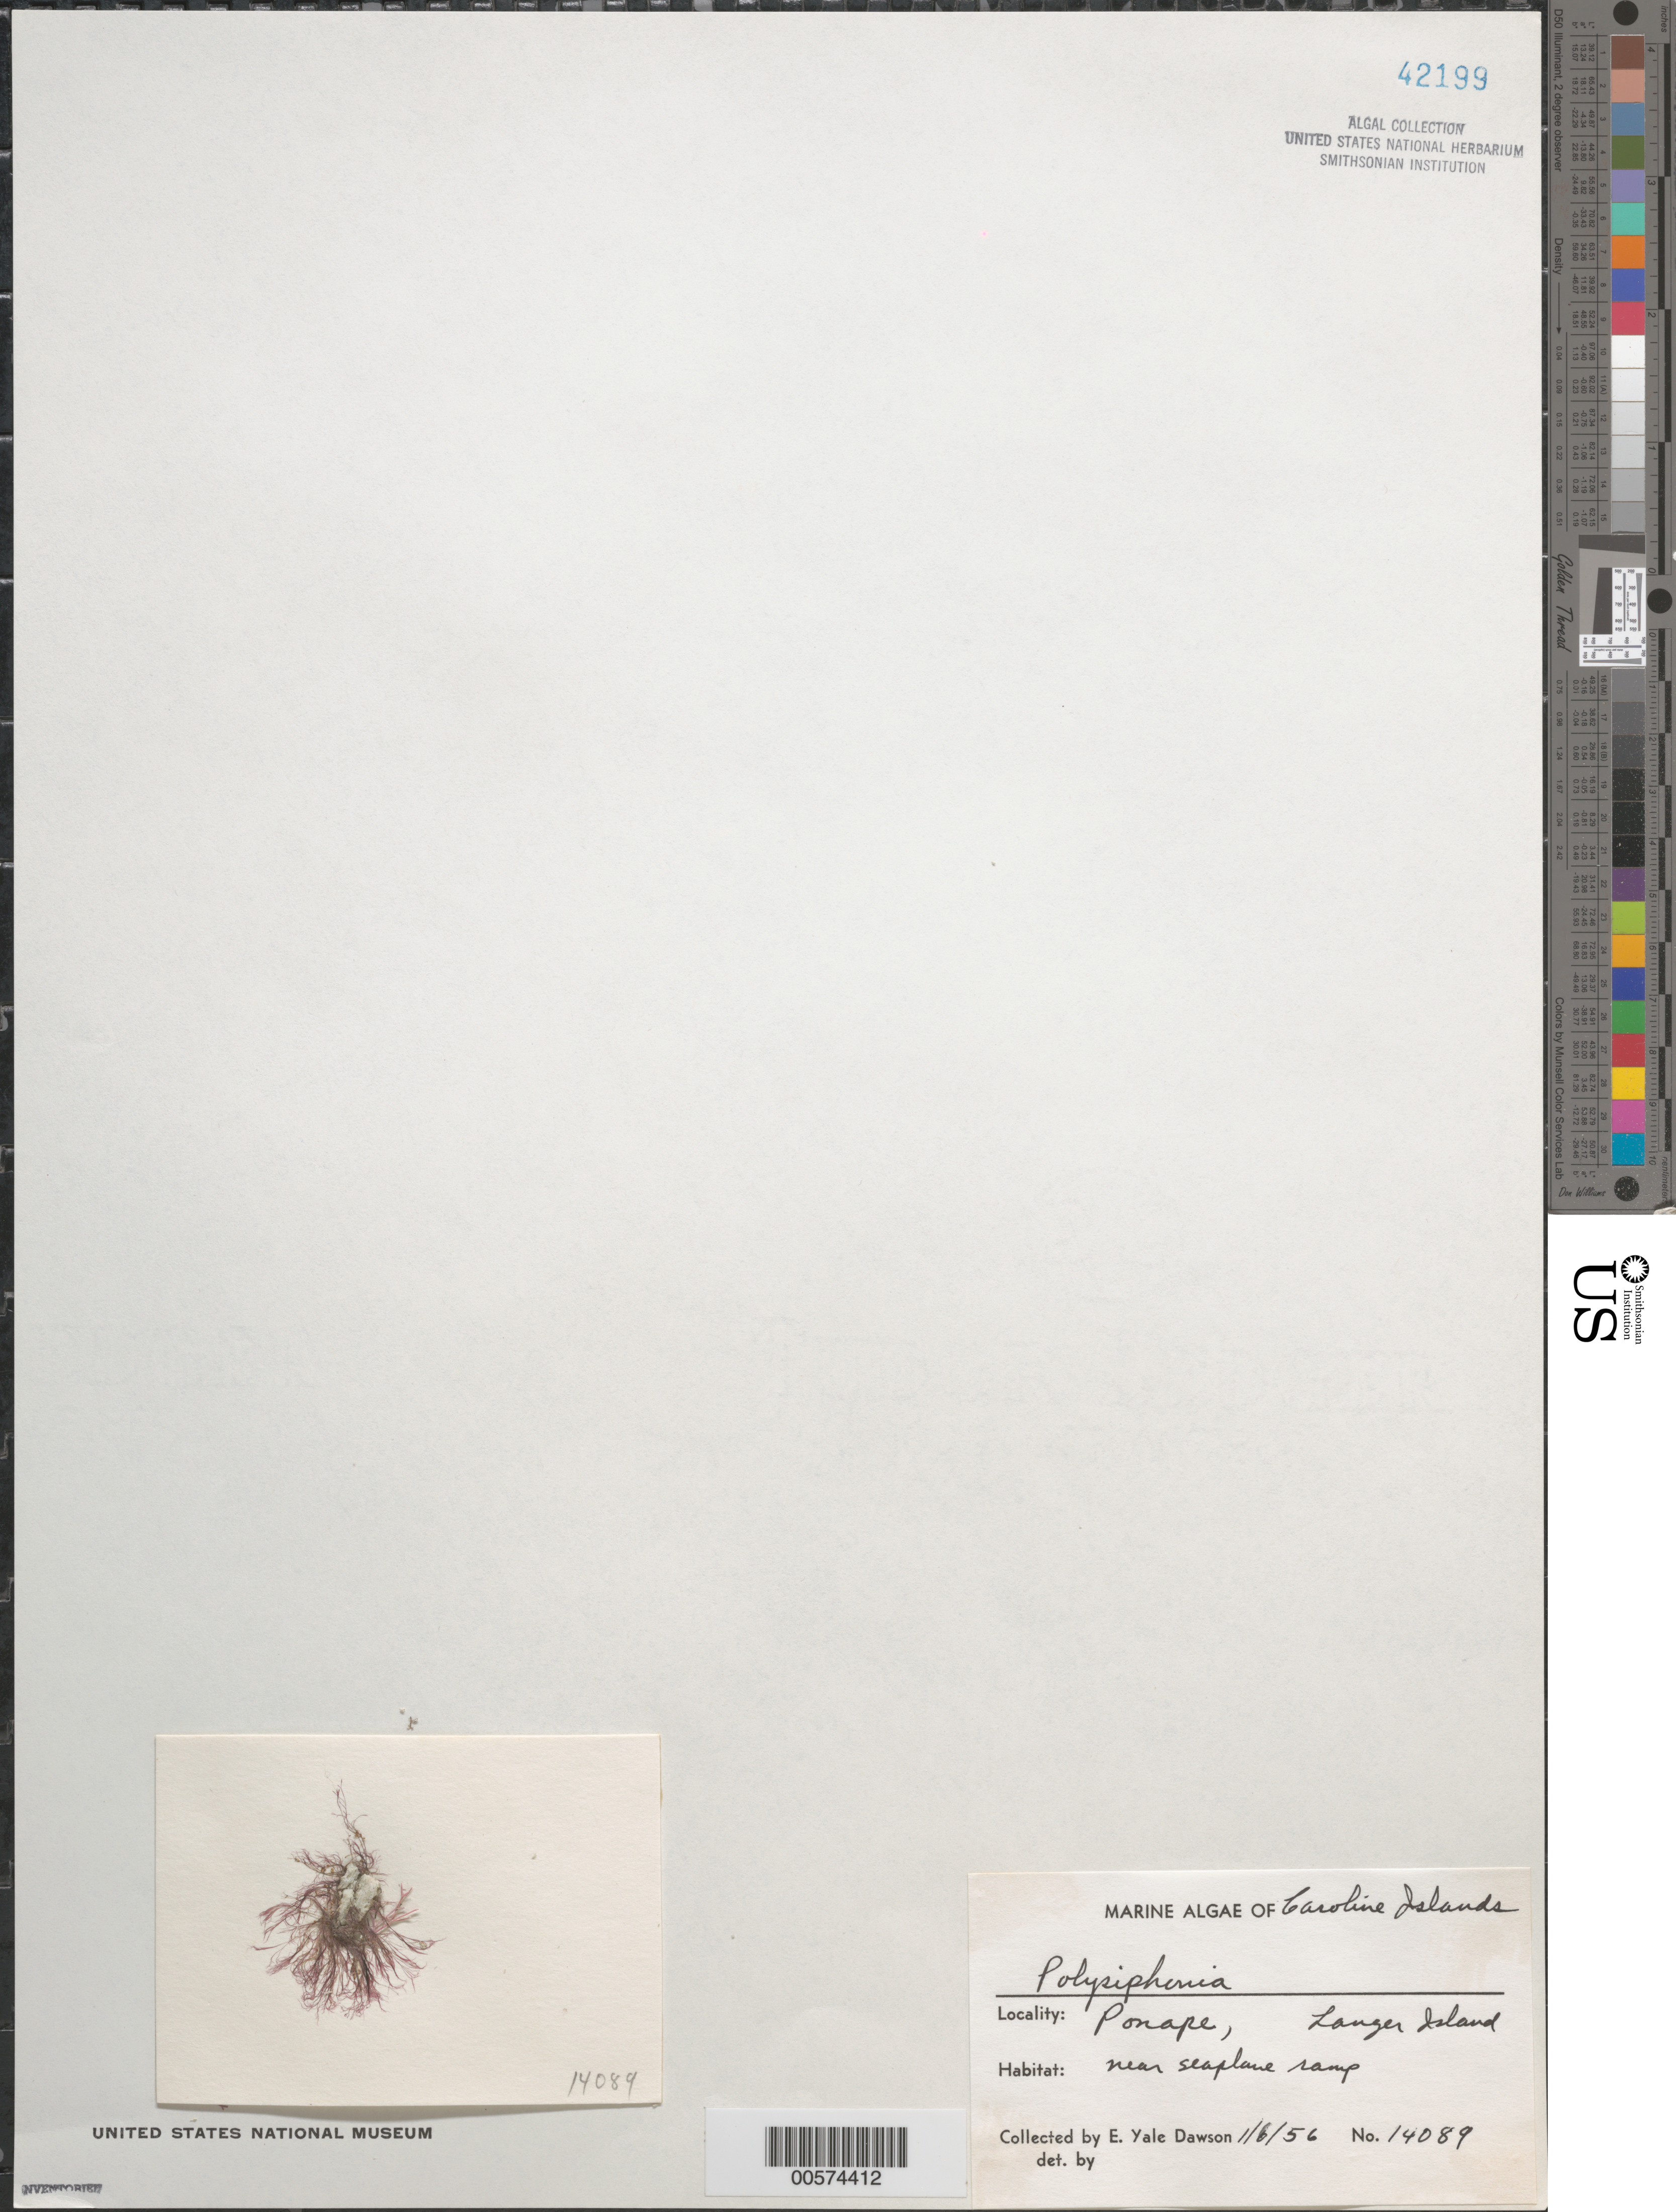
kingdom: Plantae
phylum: Rhodophyta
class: Florideophyceae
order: Ceramiales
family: Rhodomelaceae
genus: Polysiphonia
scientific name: Polysiphonia sp.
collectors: E. Y. Dawson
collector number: EYD 14089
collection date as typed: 06 Jan 1956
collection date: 1956-01-06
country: Micronesia, Federated States of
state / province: Pohnpei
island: Lenger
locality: Langer [= Lenger I.]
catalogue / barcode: US 42199